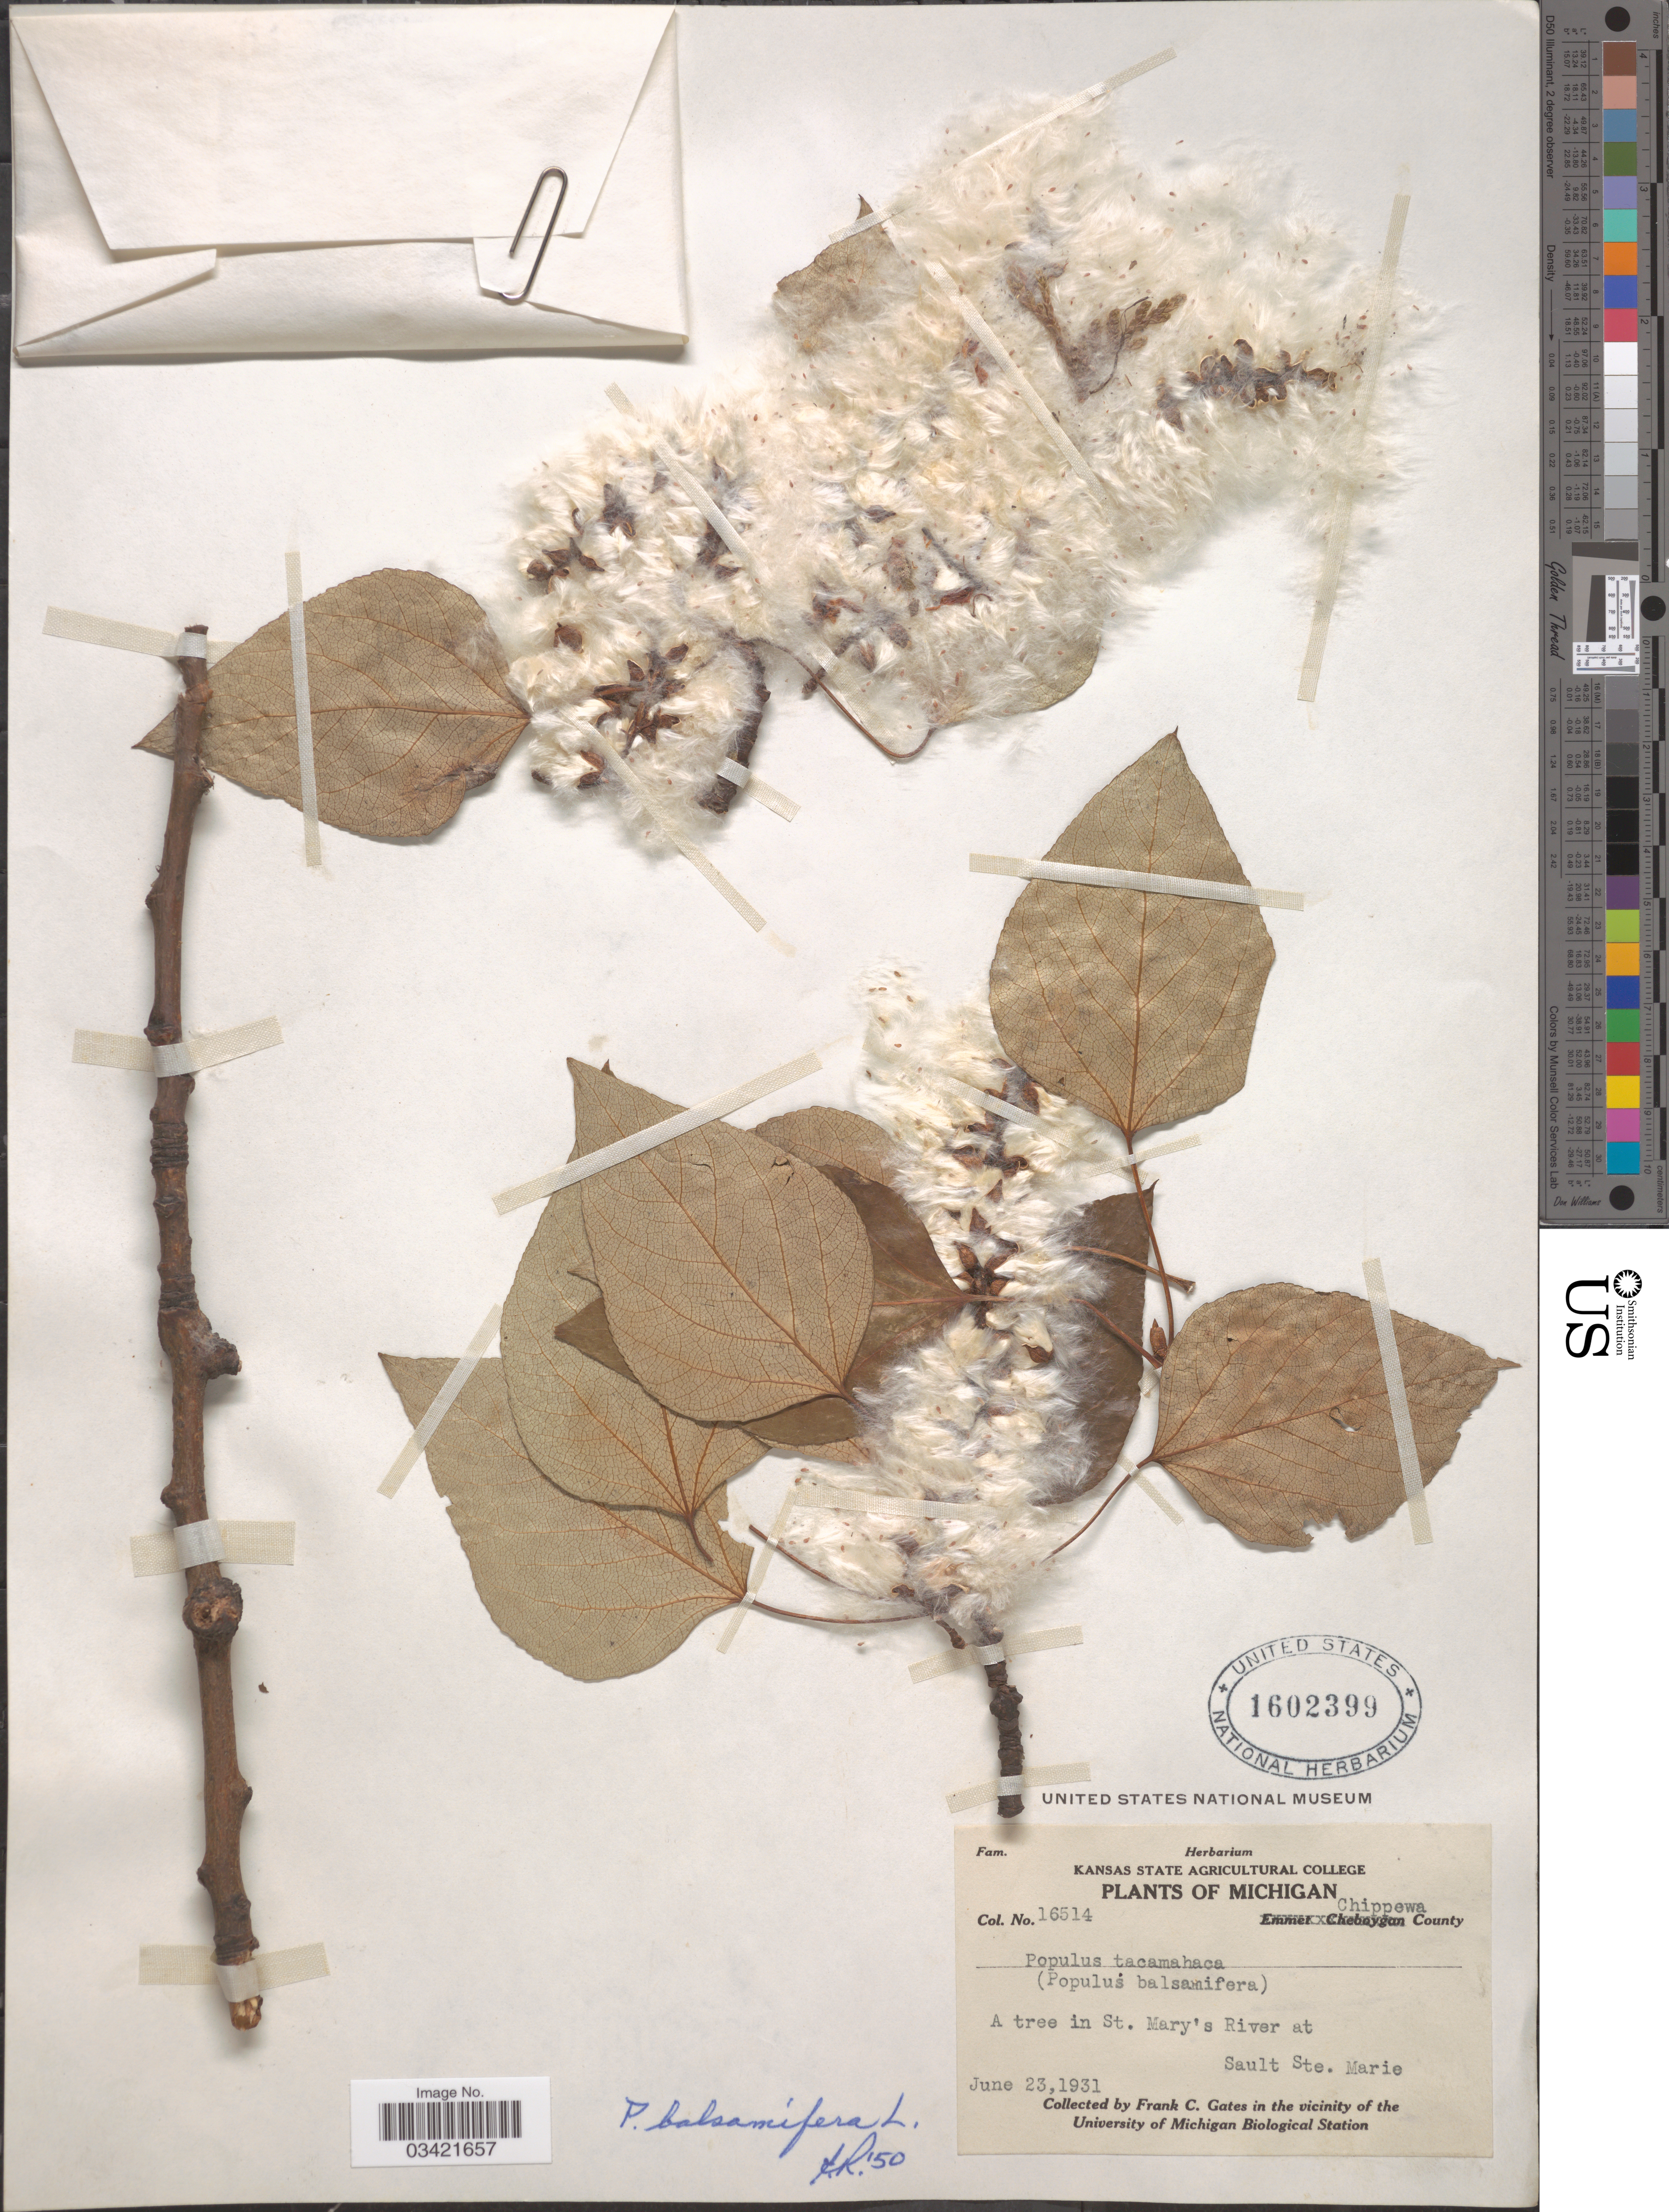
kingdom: Plantae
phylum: Tracheophyta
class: Magnoliopsida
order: Malpighiales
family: Salicaceae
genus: Populus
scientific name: Populus balsamifera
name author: L.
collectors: F. C. Gates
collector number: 16514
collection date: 1931-06-23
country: United States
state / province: Michigan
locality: Chippewa County. A tree in St. Mary's River at Sault Ste. Marie. In the vicinity of the University of Michigan Biological Station.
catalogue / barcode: US 1602399